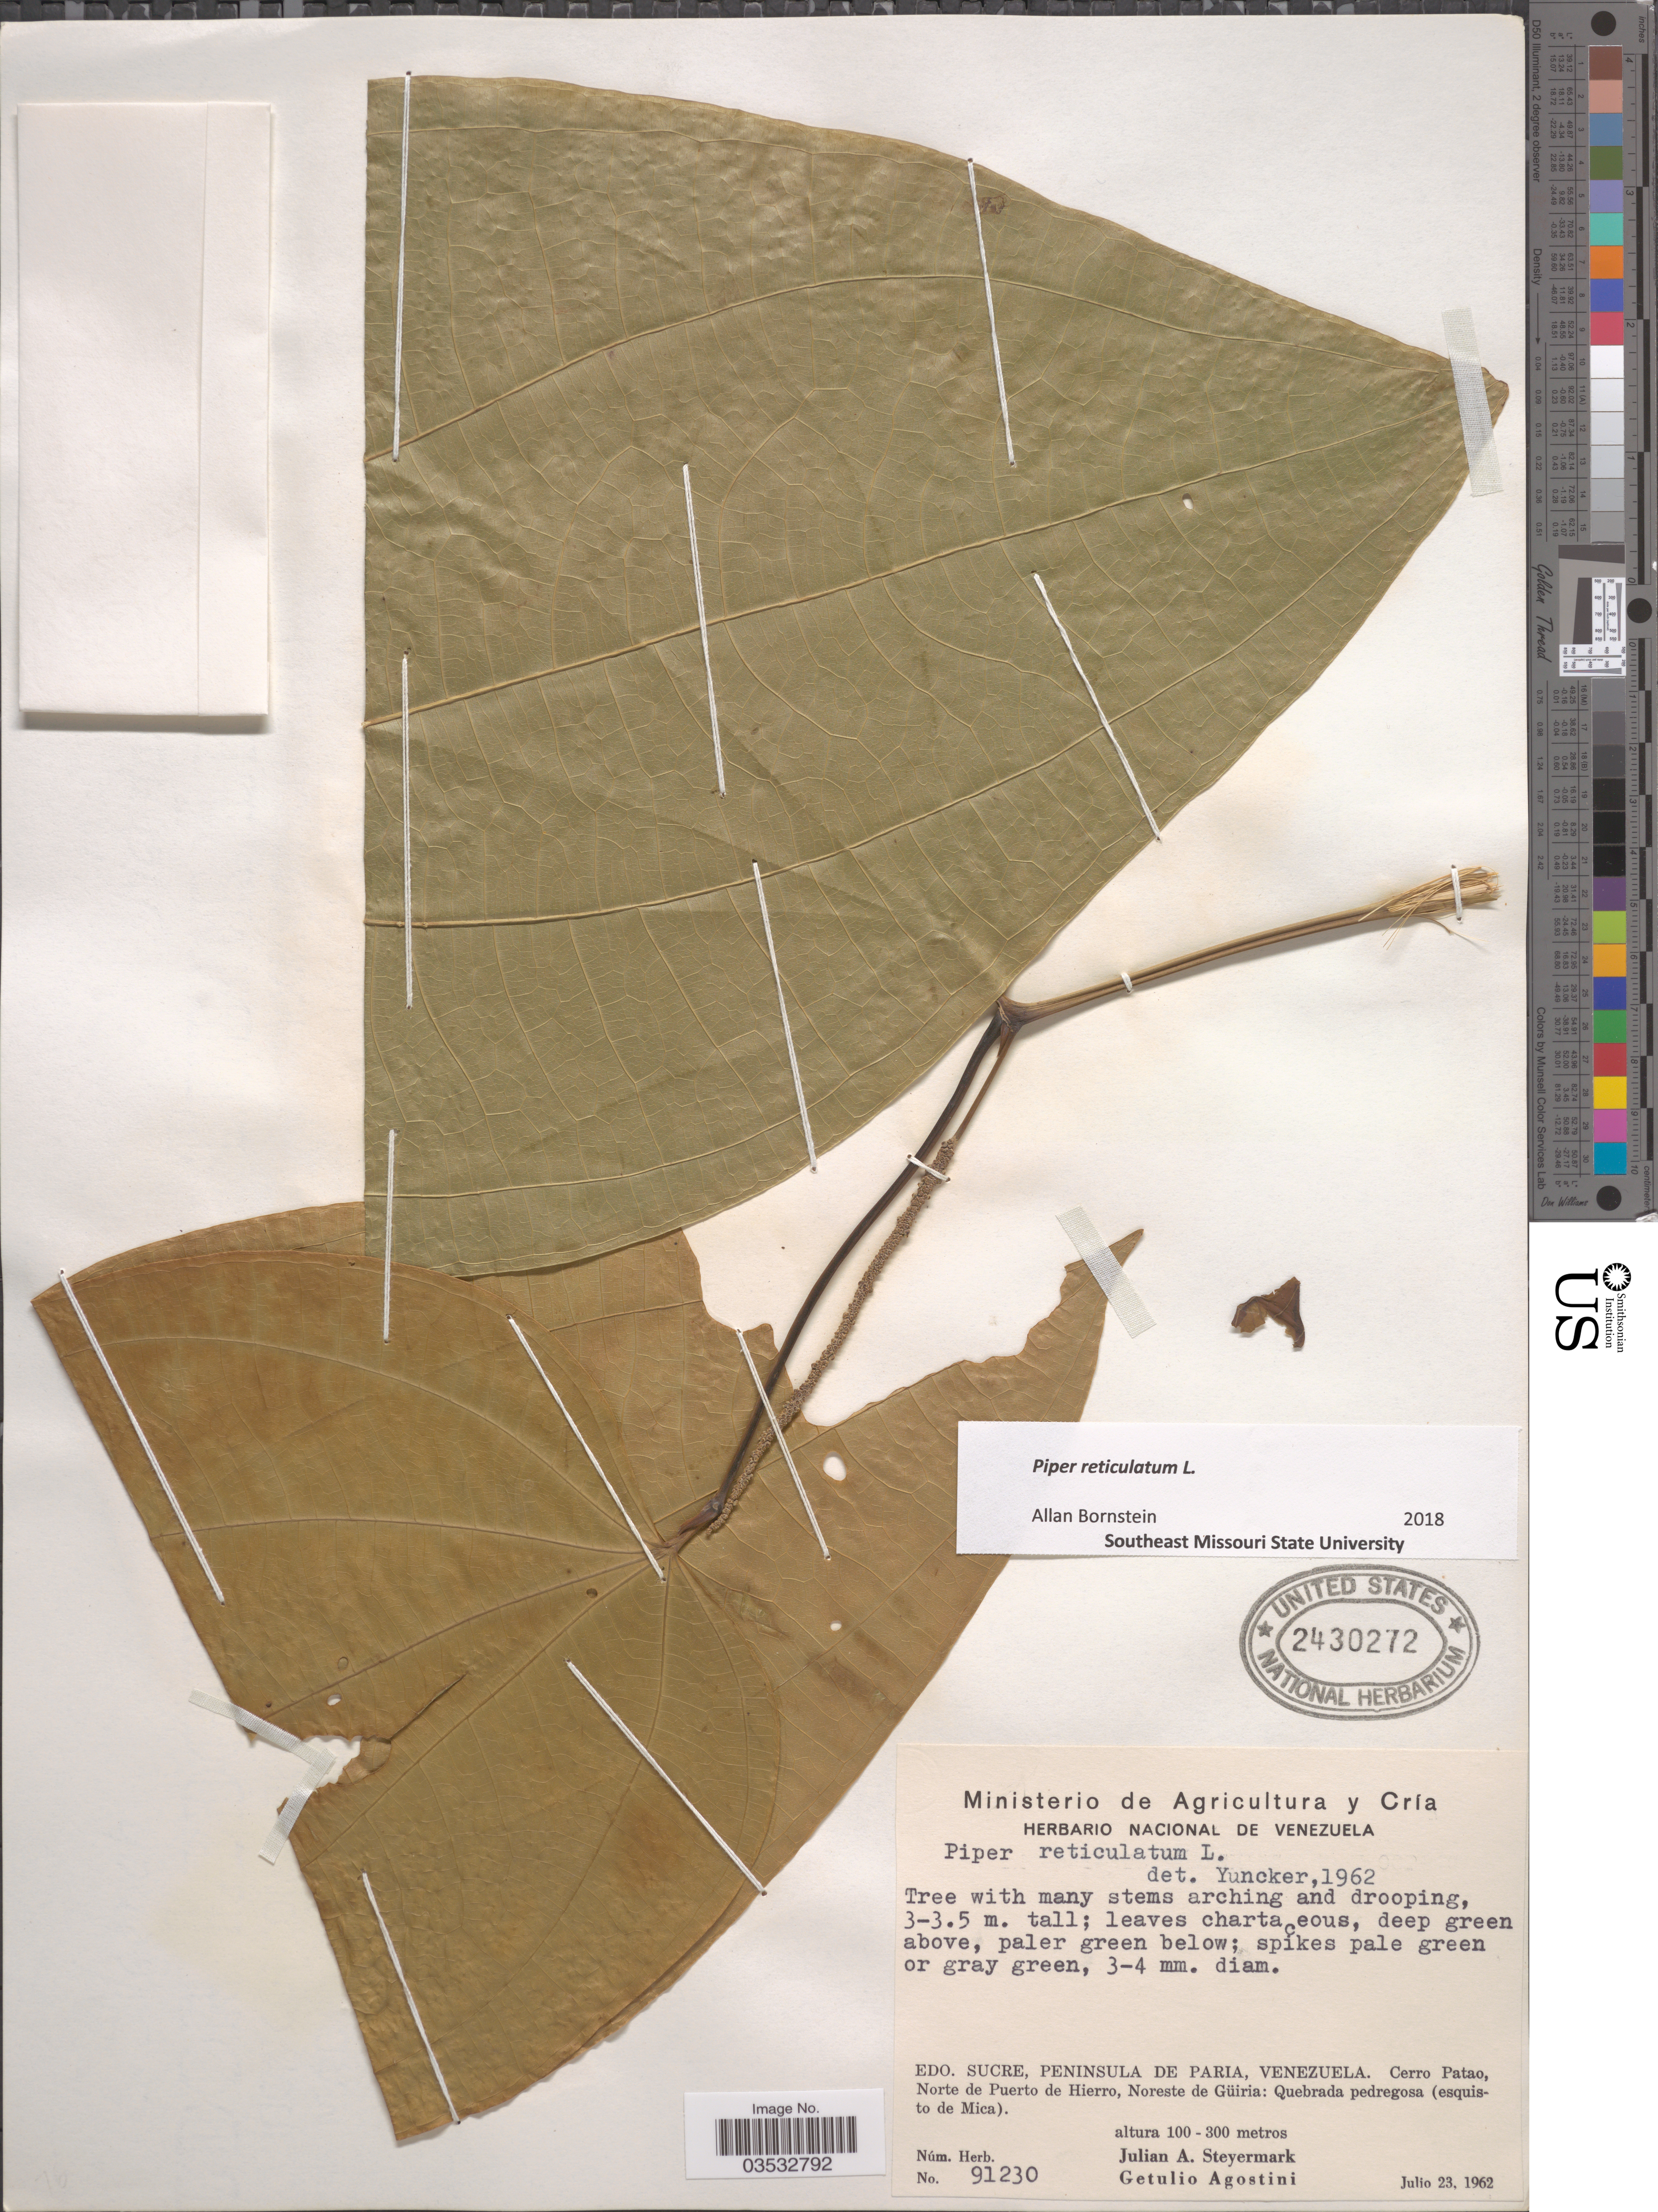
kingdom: Plantae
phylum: Tracheophyta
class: Magnoliopsida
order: Piperales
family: Piperaceae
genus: Piper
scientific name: Piper reticulatum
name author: L.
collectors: J. Steyermark & G. Agostini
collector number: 91230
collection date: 1962-07-23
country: Venezuela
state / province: Sucre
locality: Peninsula de Paria. Cerro Patao, Norte de Puerto de Hierro, Noreste de Güiria: Quebrada pedregosa (esquisto de Mica).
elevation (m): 100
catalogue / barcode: US 2430272